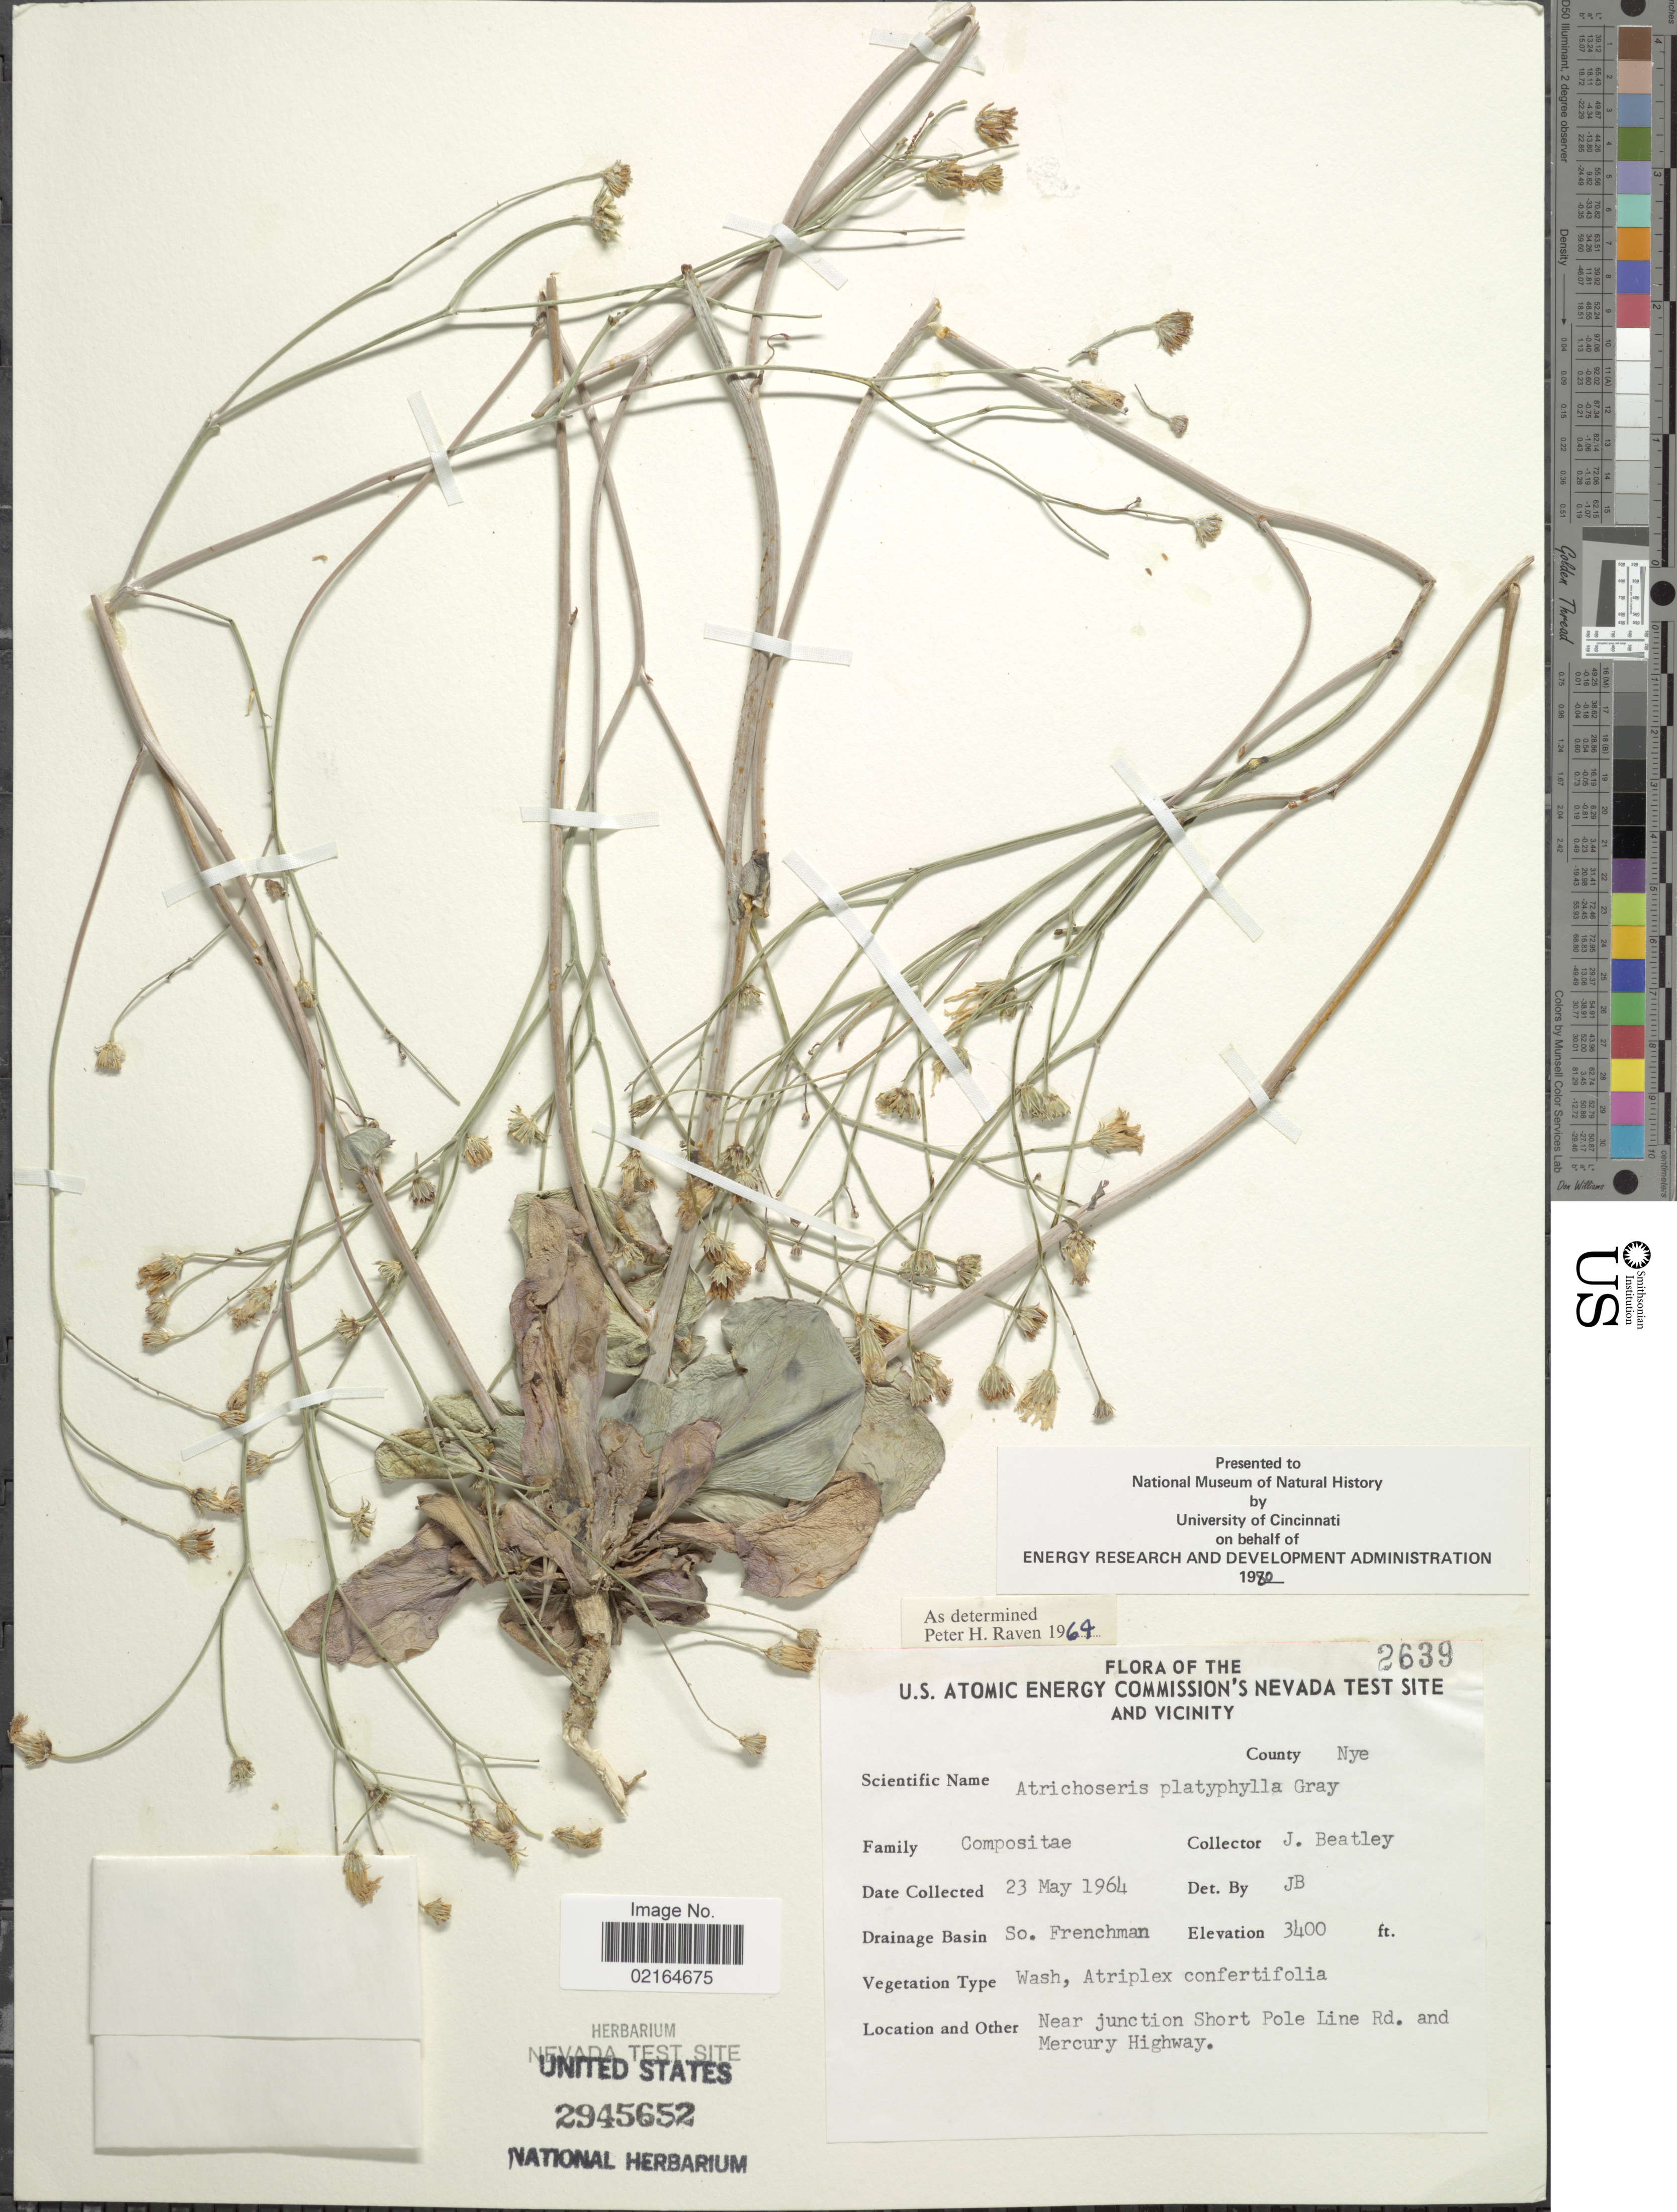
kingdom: Plantae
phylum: Tracheophyta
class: Magnoliopsida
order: Asterales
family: Asteraceae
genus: Atrichoseris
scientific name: Atrichoseris platyphylla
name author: A. Gray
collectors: J. C. Beatley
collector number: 2639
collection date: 1964-05-23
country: United States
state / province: Nevada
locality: Nevada test site and vicinity, County Nye, drainage basin So.Frenchman, near junction Short Pole Line Rd. and Mercury Highway.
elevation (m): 1036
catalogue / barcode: US 2945652